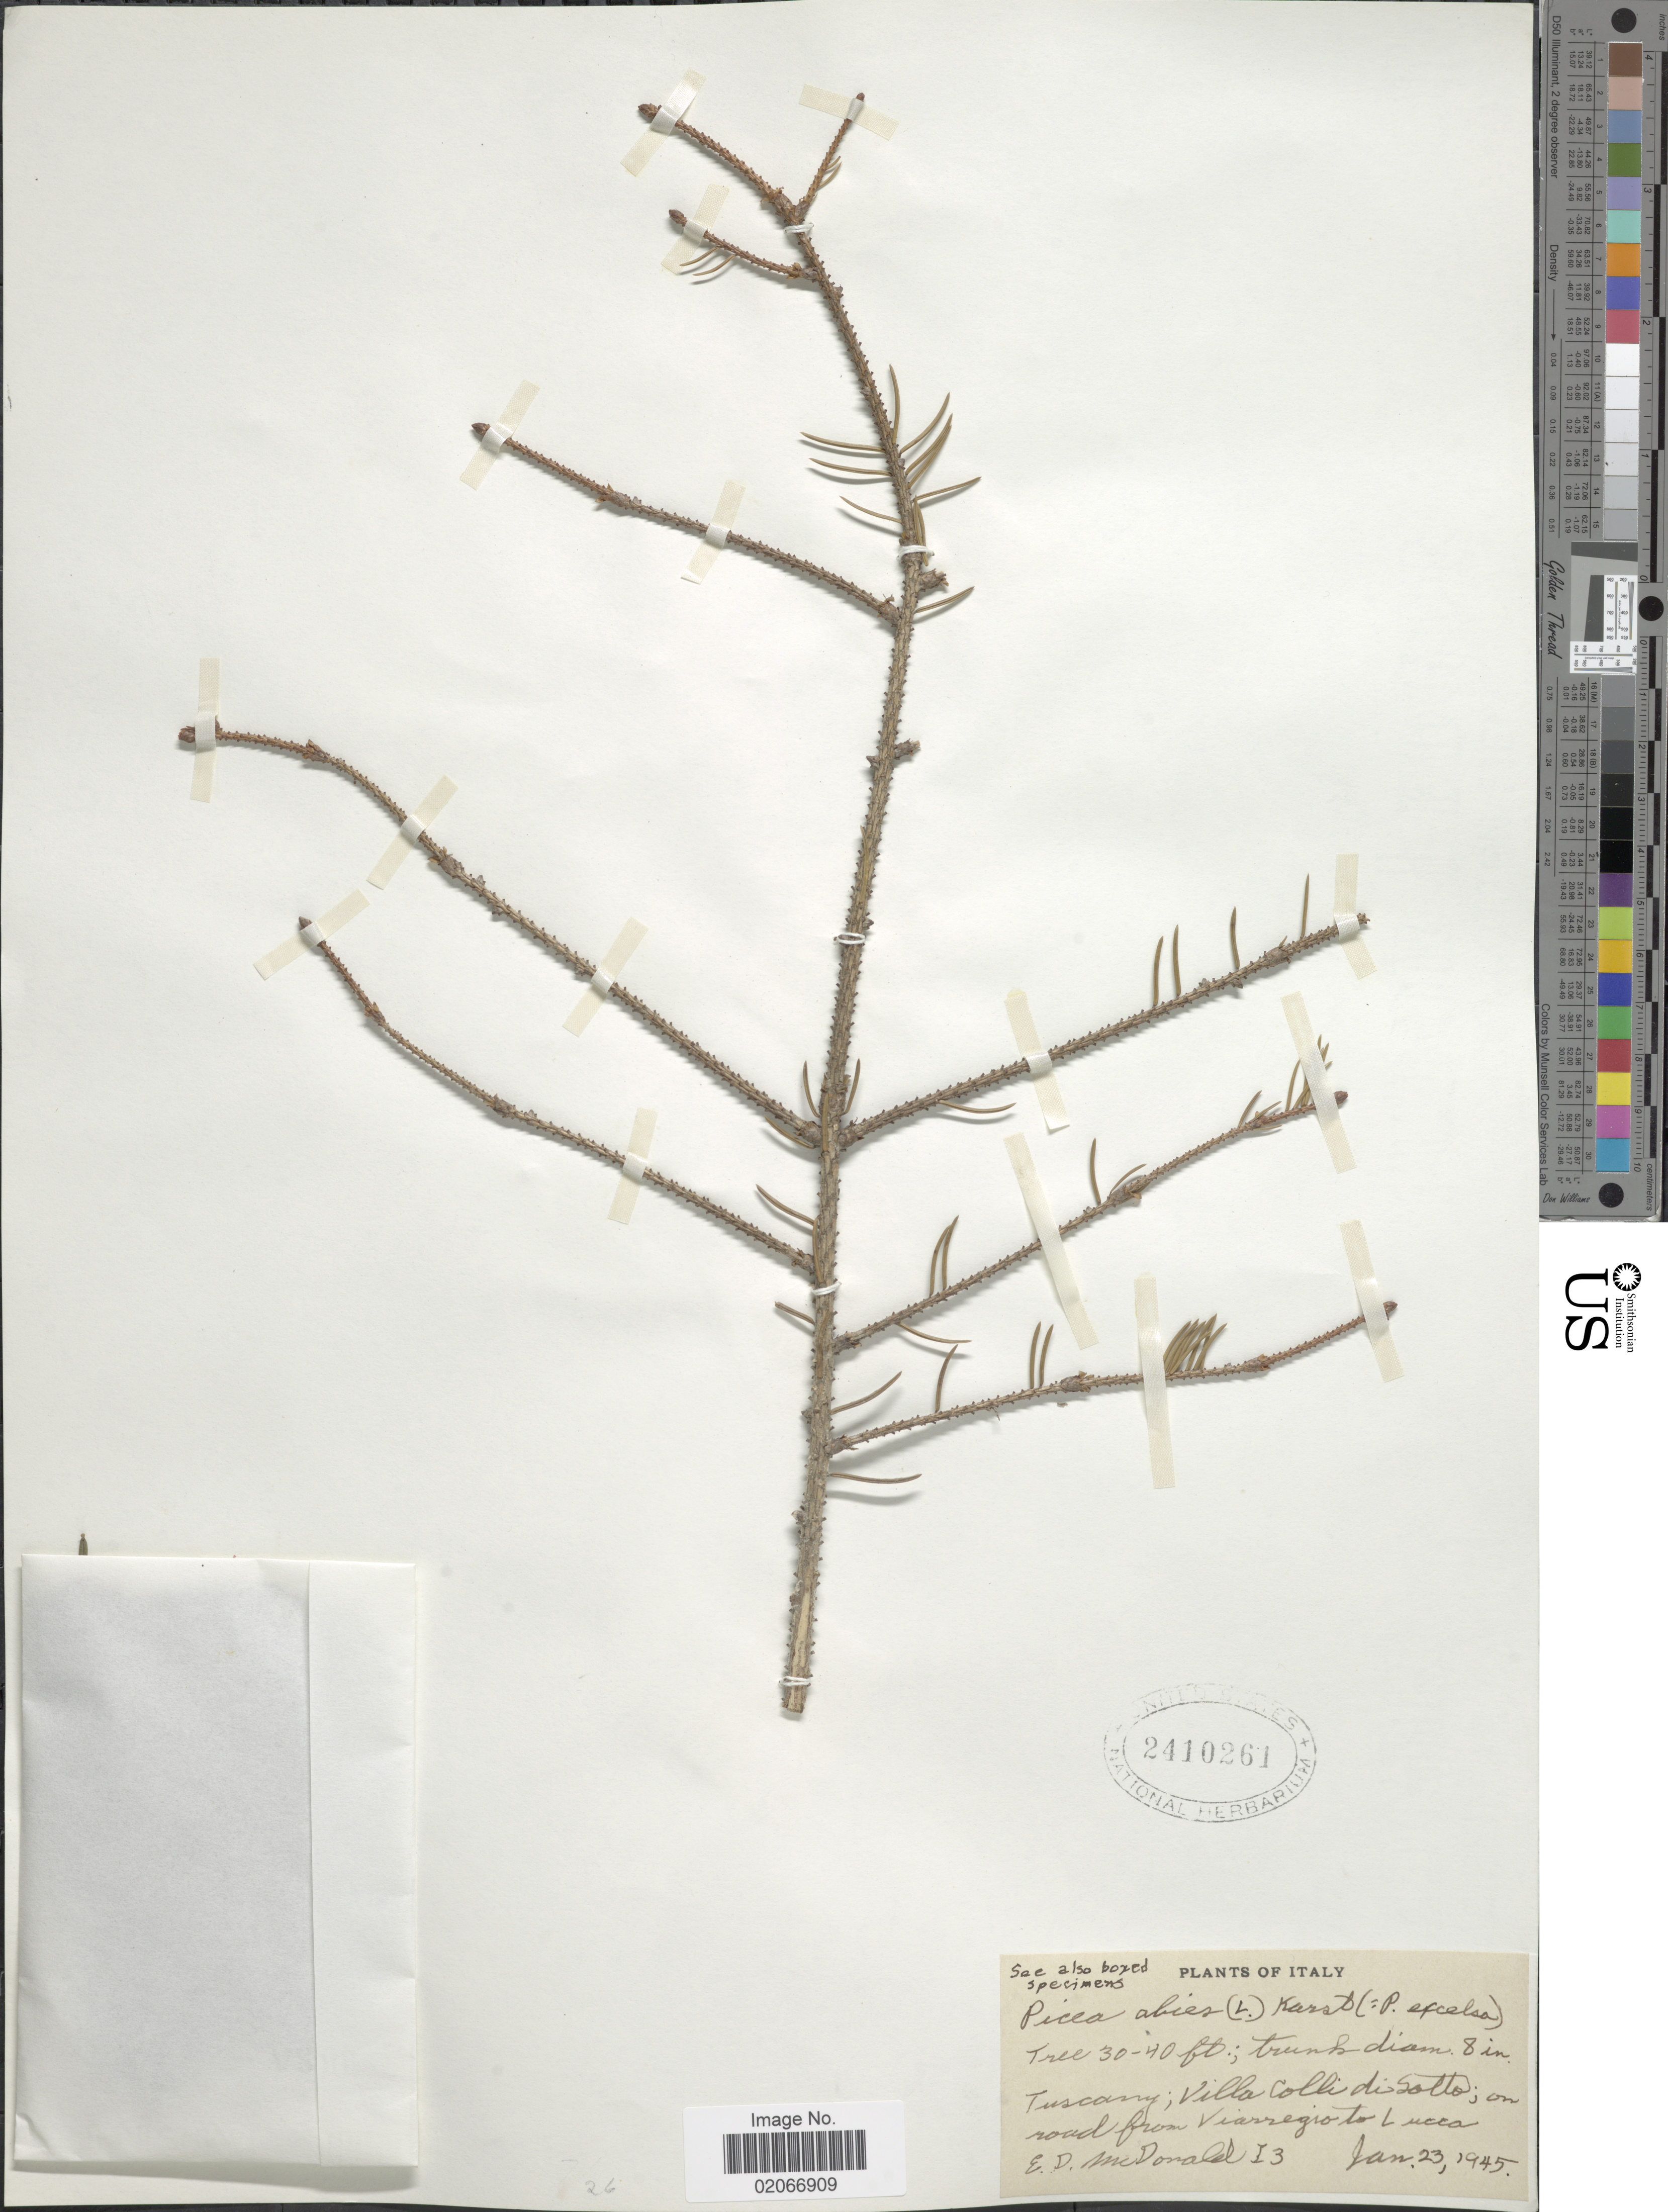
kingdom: Plantae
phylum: Tracheophyta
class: Pinopsida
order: Pinales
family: Pinaceae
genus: Picea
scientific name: Picea abies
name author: (L.) H. Karst.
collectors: E. D. McDonald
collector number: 13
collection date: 1945-01-23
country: Italy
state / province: Tuscany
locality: Villa Colli di Sotto, on road from Viarregio to Lucca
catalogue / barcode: US 2410261